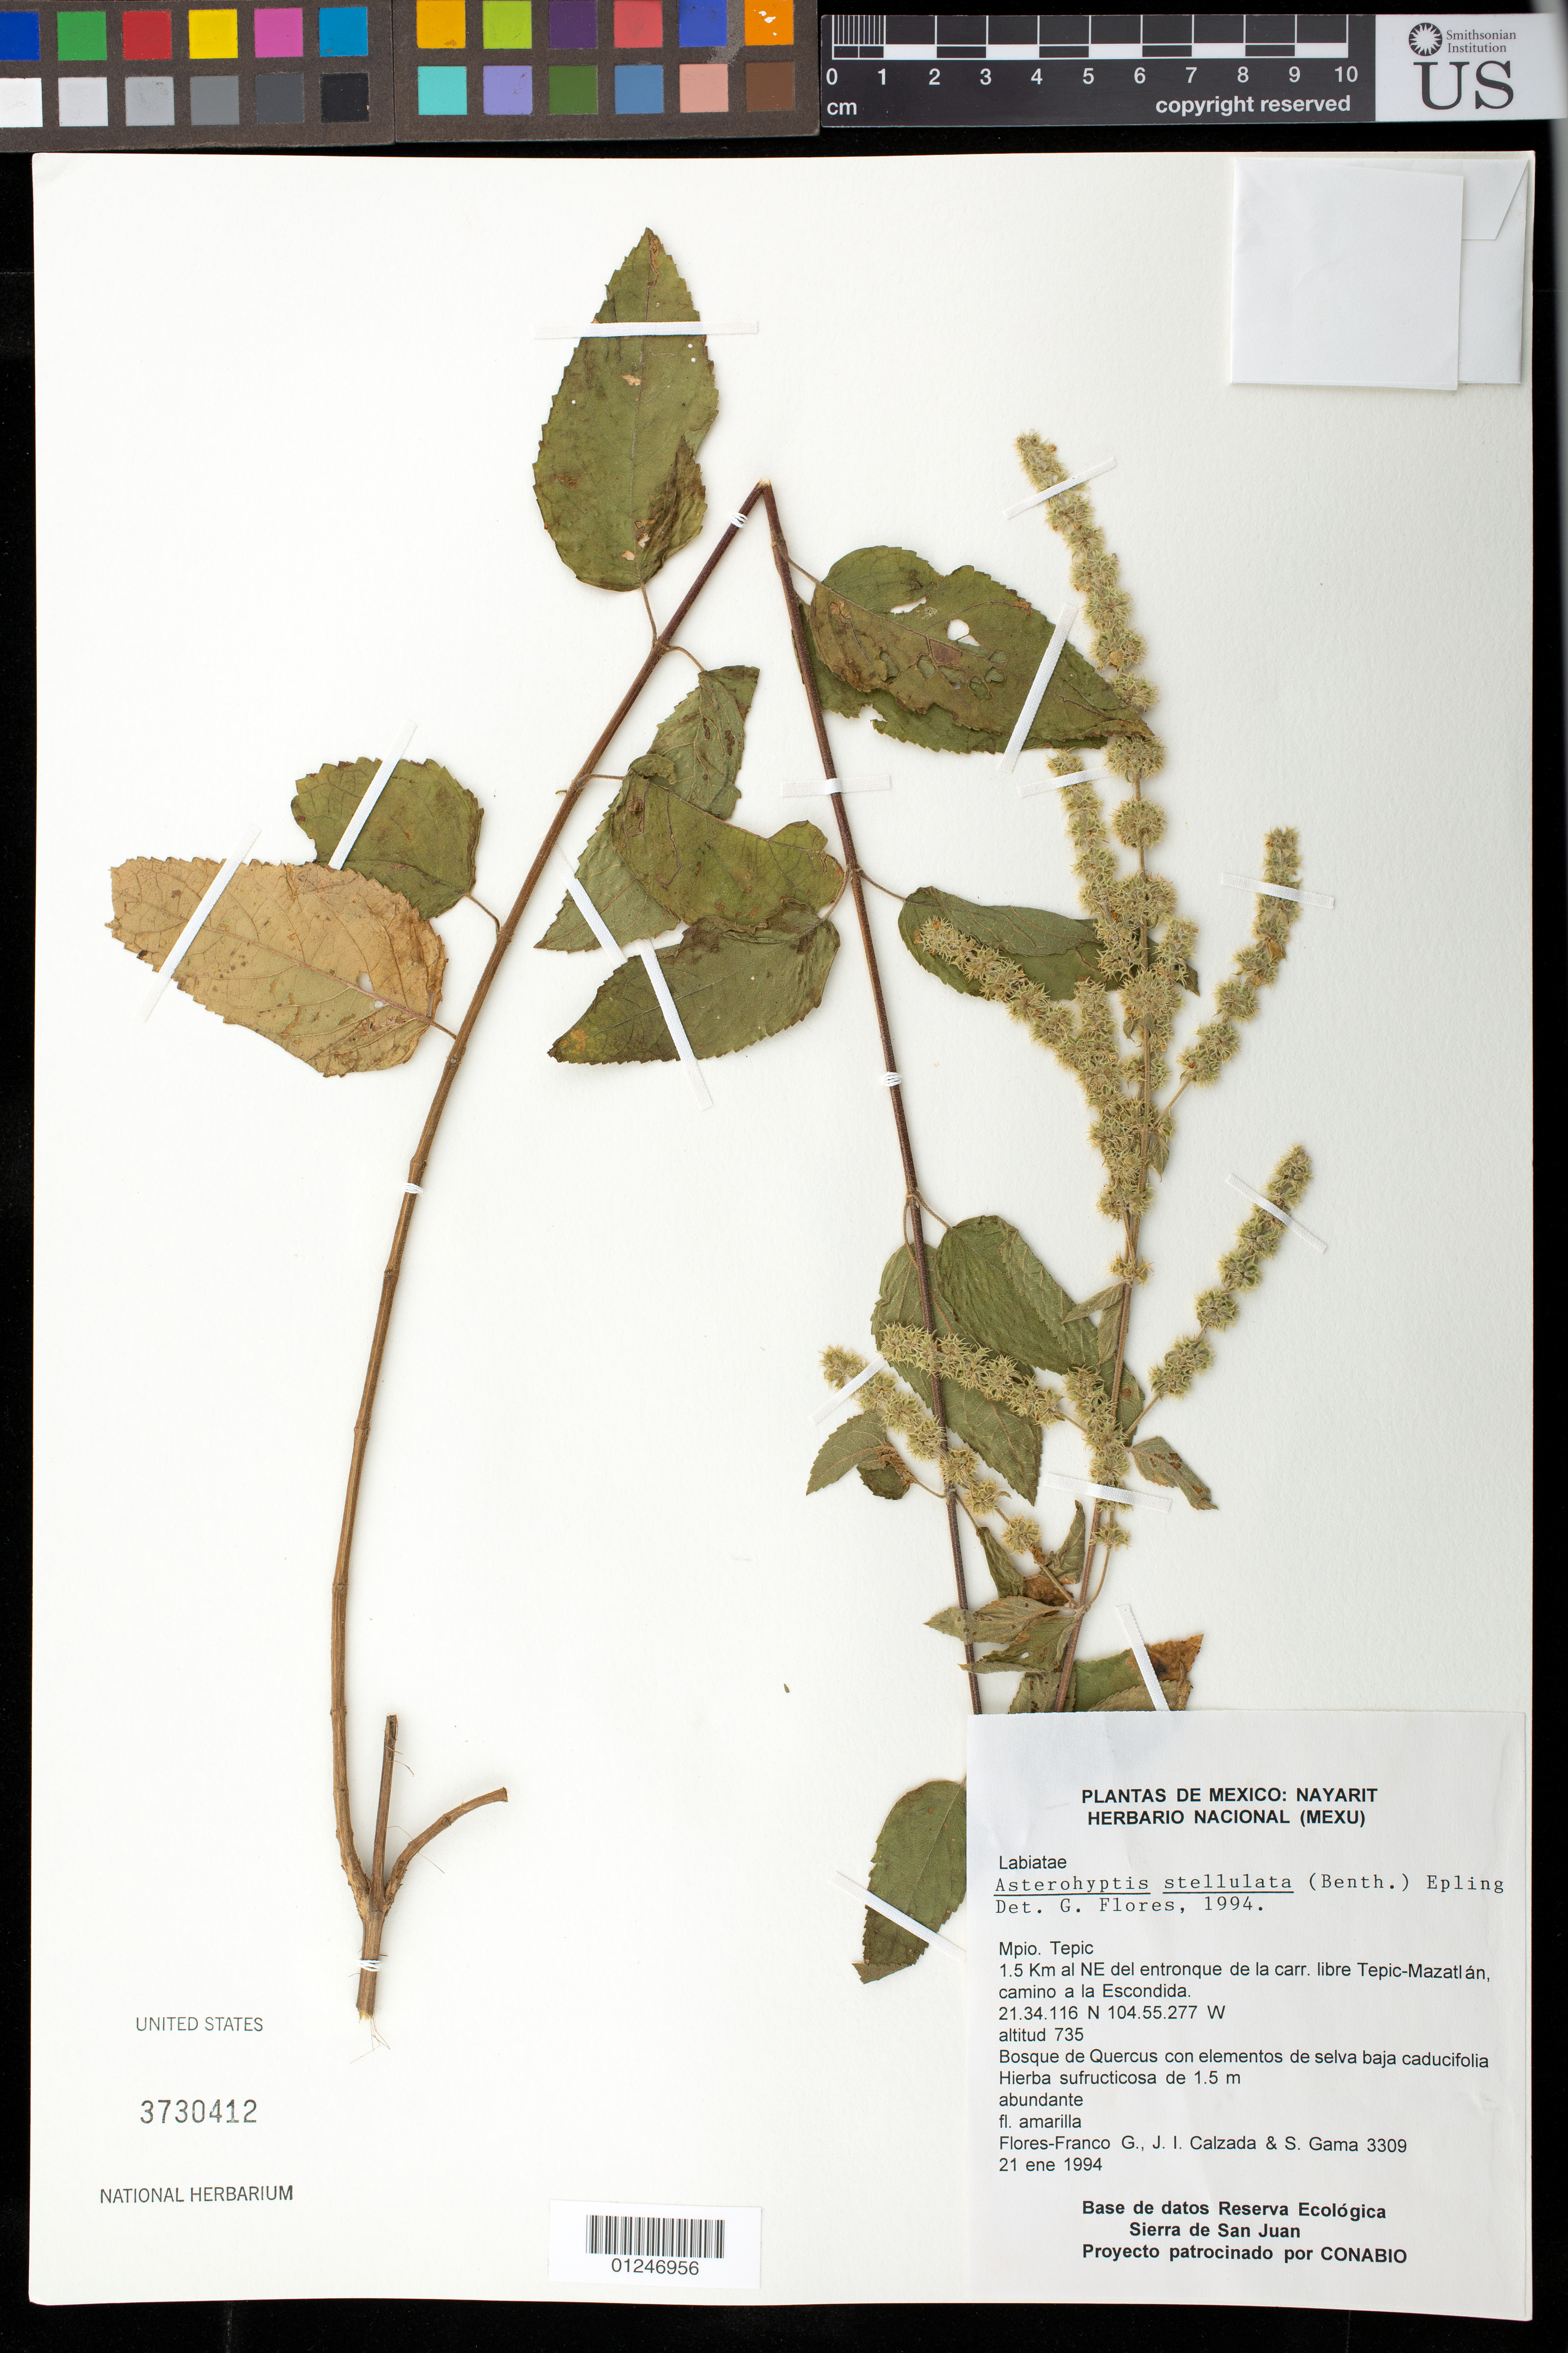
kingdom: Plantae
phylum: Tracheophyta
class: Magnoliopsida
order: Lamiales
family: Lamiaceae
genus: Asterohyptis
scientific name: Asterohyptis stellulata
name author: (Benth.) Epling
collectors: G. Flores F., J. I. Calzada & S. Gama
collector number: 3309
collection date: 1994-01-21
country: Mexico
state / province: Nayarit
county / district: Tepic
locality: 1.5 km al NE del entronque de la carr. libre Tepic- Mazatlan, camino a la Escondida.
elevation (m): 735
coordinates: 21.34.116 N, 104.55.277W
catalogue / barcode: US 3730412